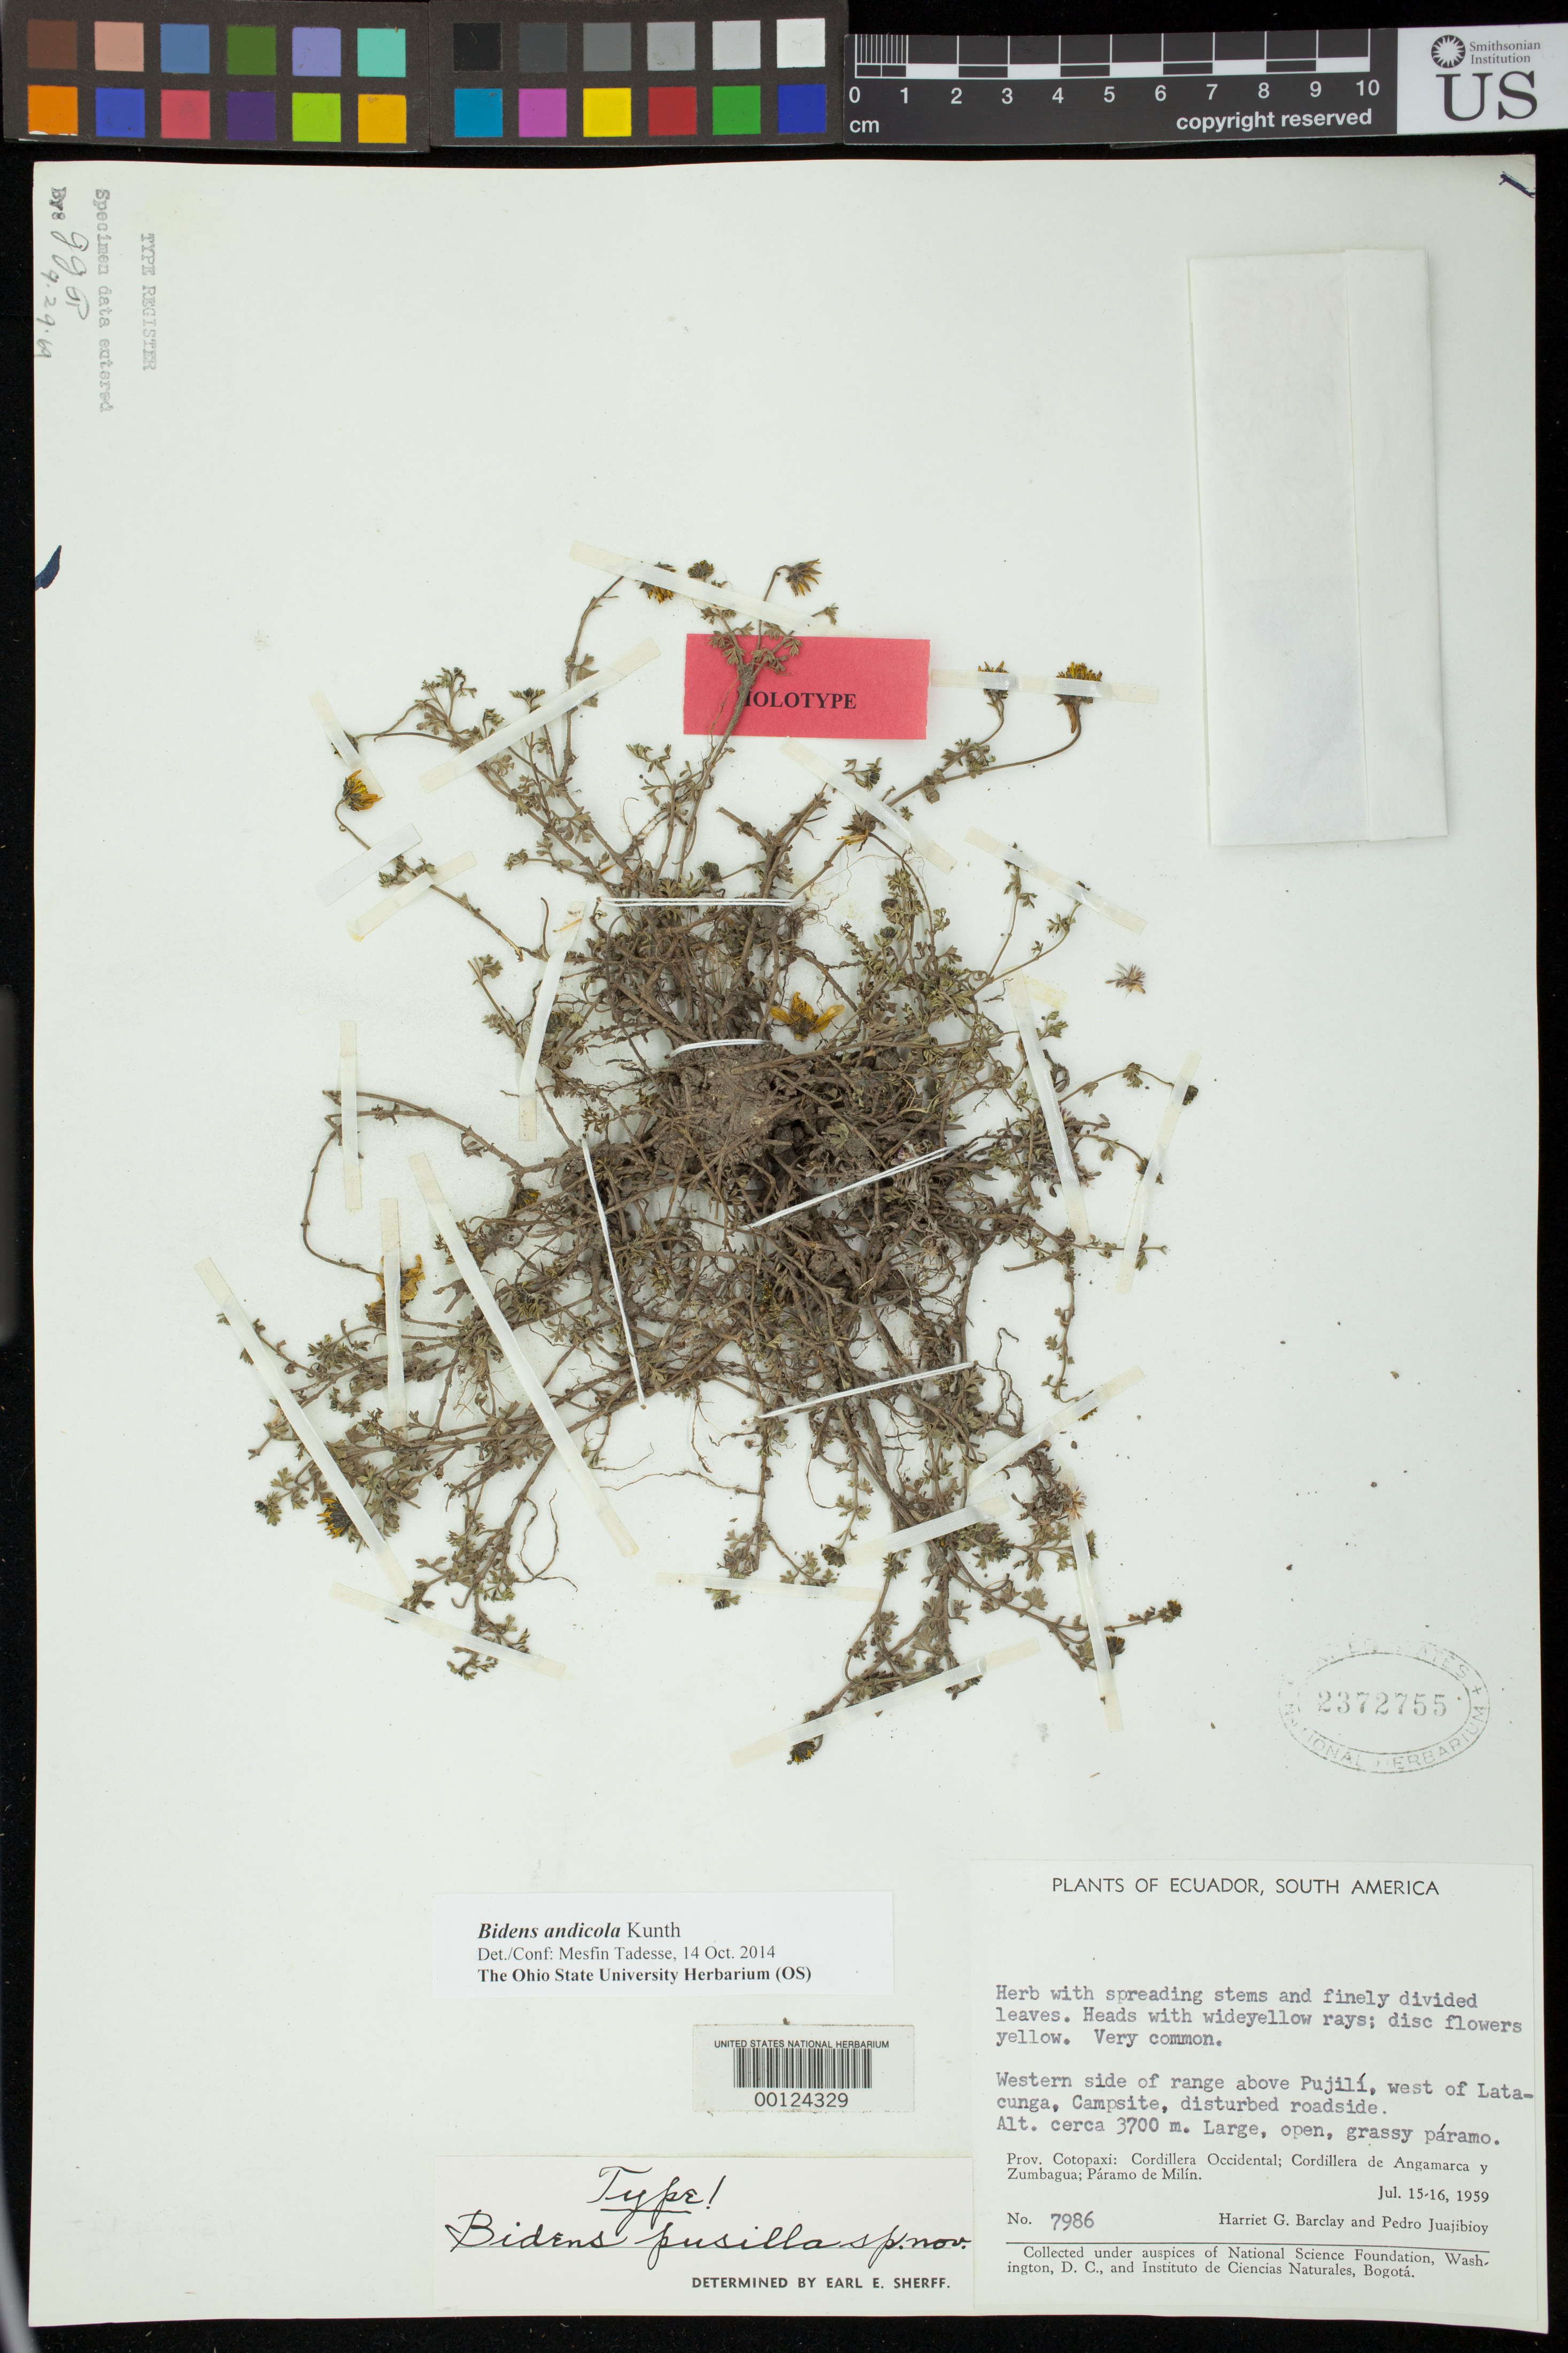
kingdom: Plantae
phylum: Tracheophyta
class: Magnoliopsida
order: Asterales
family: Asteraceae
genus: Bidens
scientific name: Bidens pusilla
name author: Sherff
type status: Holotype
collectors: H. G. Barclay & P. Juajibioy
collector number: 7986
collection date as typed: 15 Jul 1959 to 16 Jul 1959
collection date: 1959-07-15/1959-07-16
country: Ecuador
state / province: Cotopaxi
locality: Páramo de Milin.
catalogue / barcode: US 2372755